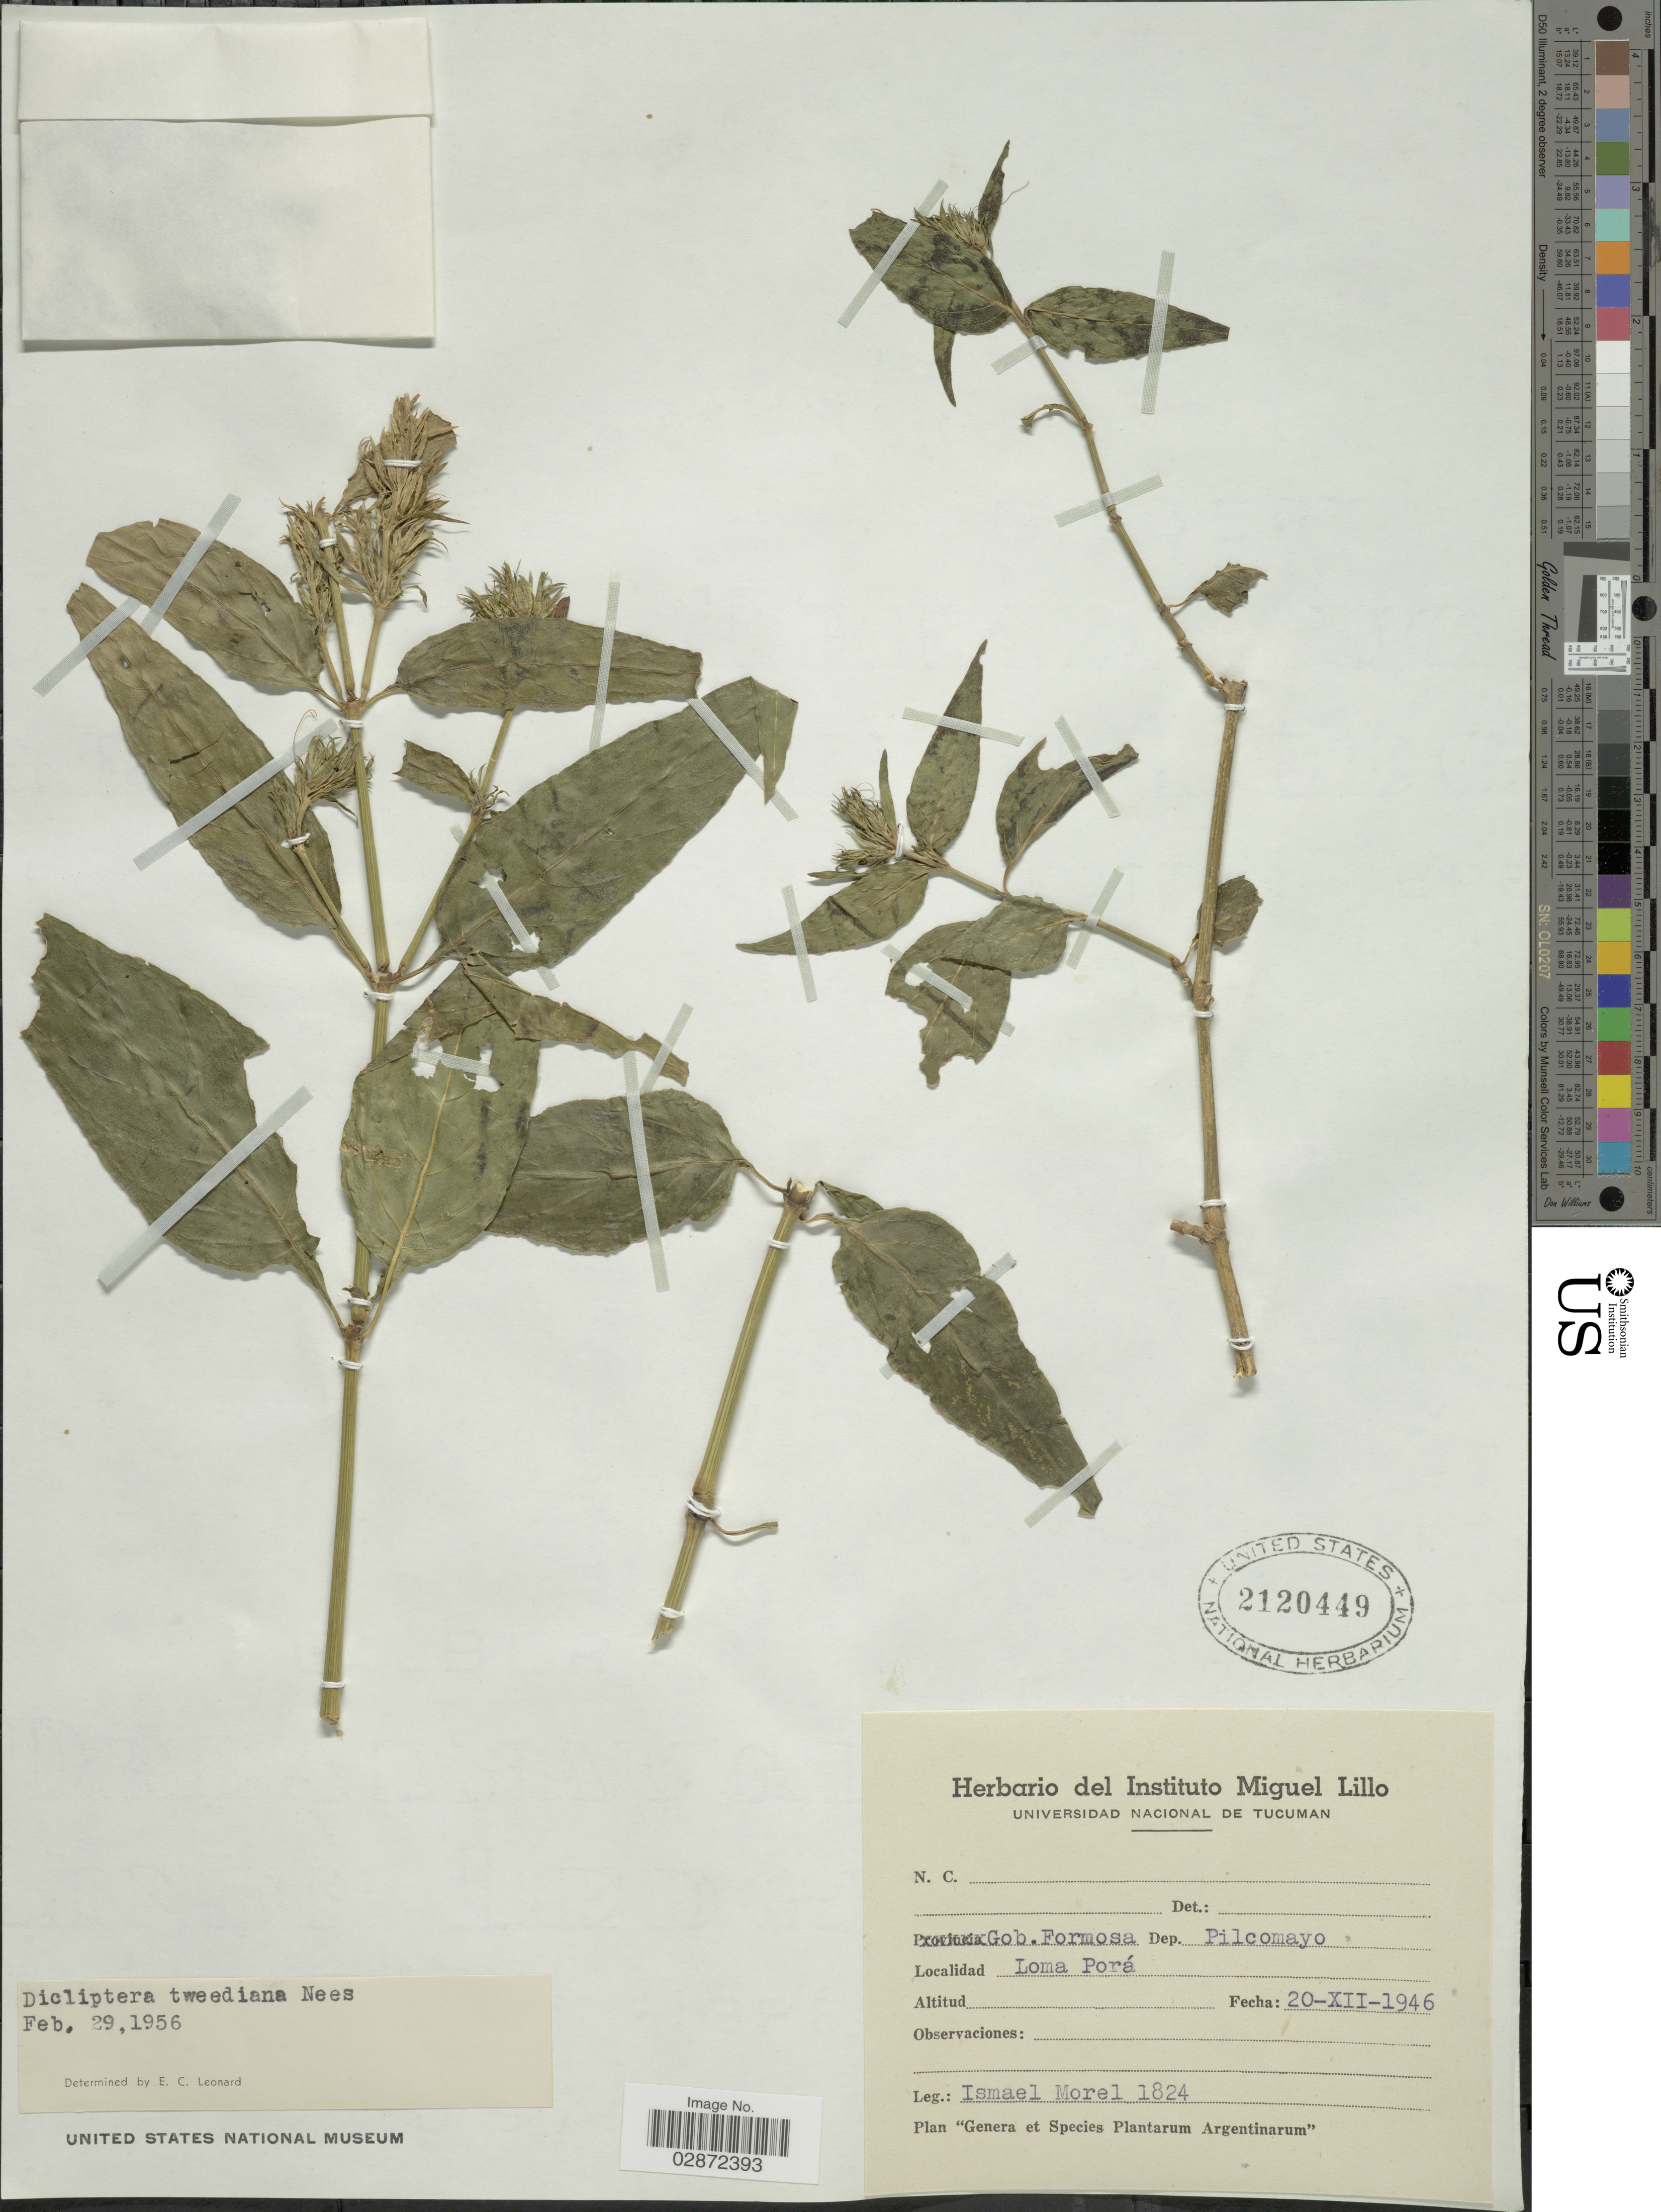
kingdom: Plantae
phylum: Tracheophyta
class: Magnoliopsida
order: Lamiales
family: Acanthaceae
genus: Dicliptera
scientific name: Dicliptera squarrosa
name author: Nees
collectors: I. Morel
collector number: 1824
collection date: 1946-12-20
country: Argentina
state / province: Formosa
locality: Gob. Formosa. Dep. Pilcomayo. Loma Porá.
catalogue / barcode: US 2120449